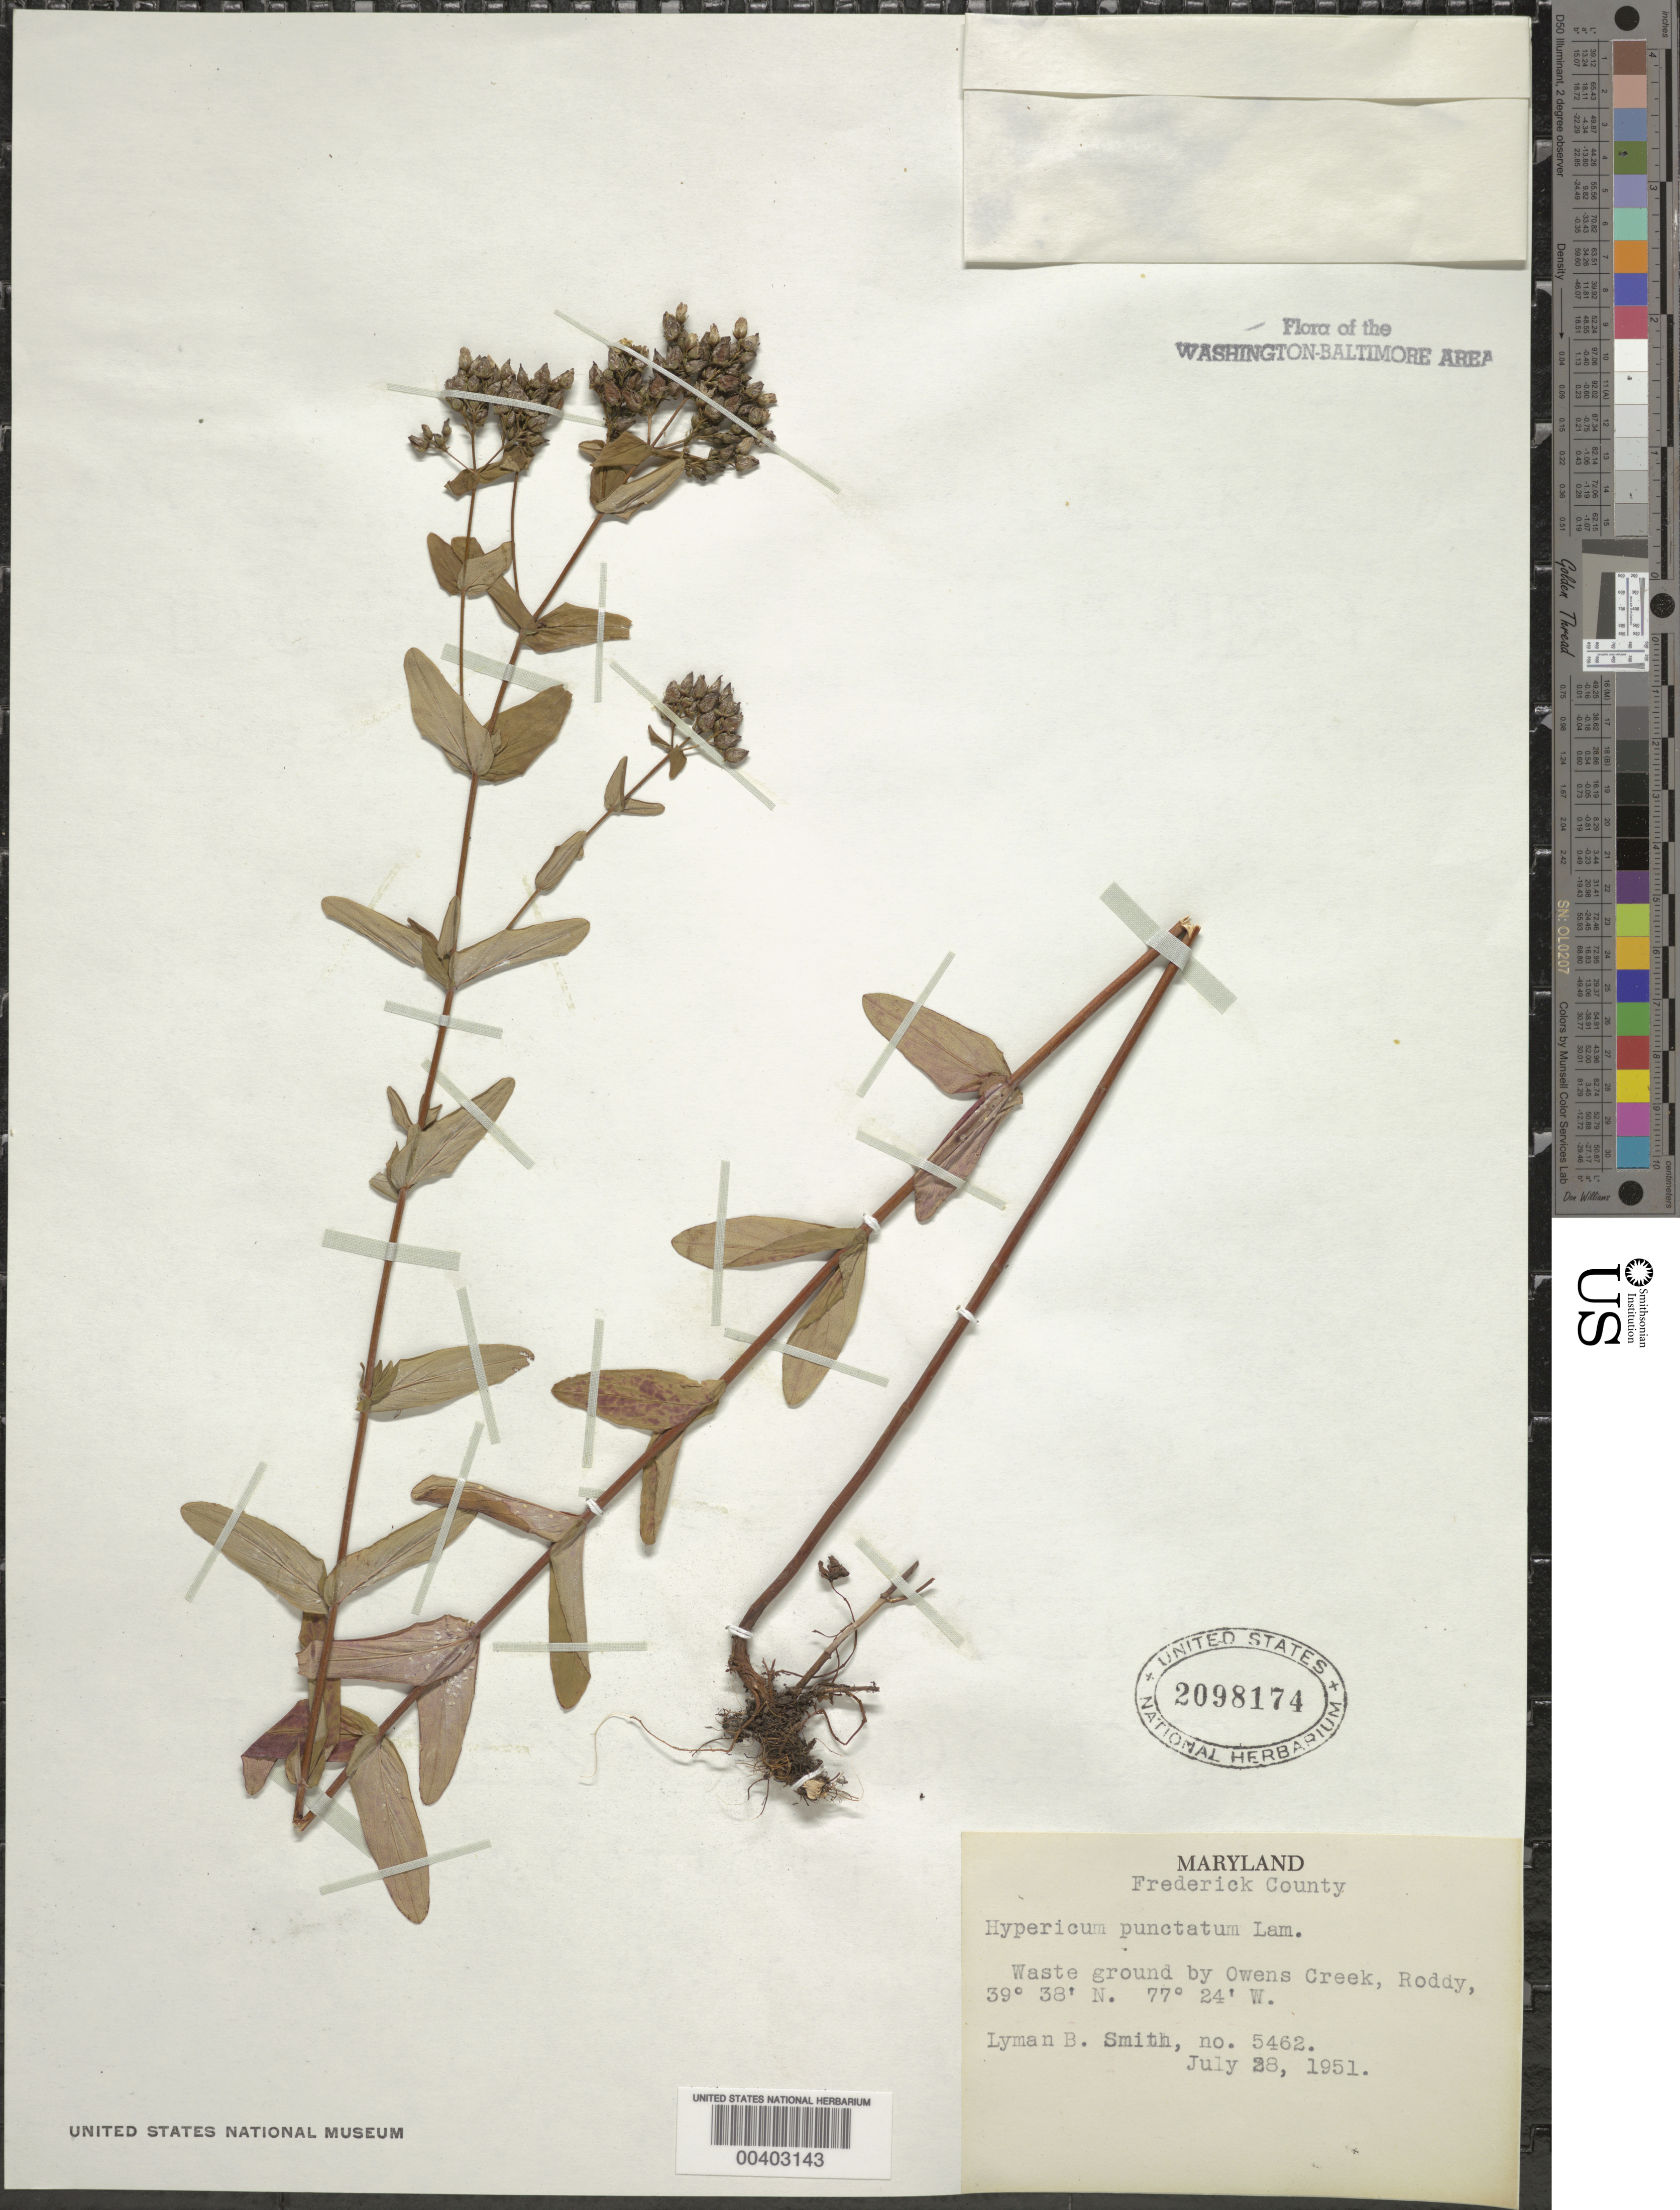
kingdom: Plantae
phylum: Tracheophyta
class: Magnoliopsida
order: Malpighiales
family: Hypericaceae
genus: Hypericum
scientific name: Hypericum punctatum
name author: Lam.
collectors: L. Smith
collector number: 5462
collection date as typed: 28 Jul 1951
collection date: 1951-07-28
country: United States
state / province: Maryland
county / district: Frederick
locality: Owens Creek, Roddy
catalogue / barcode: US 2908174